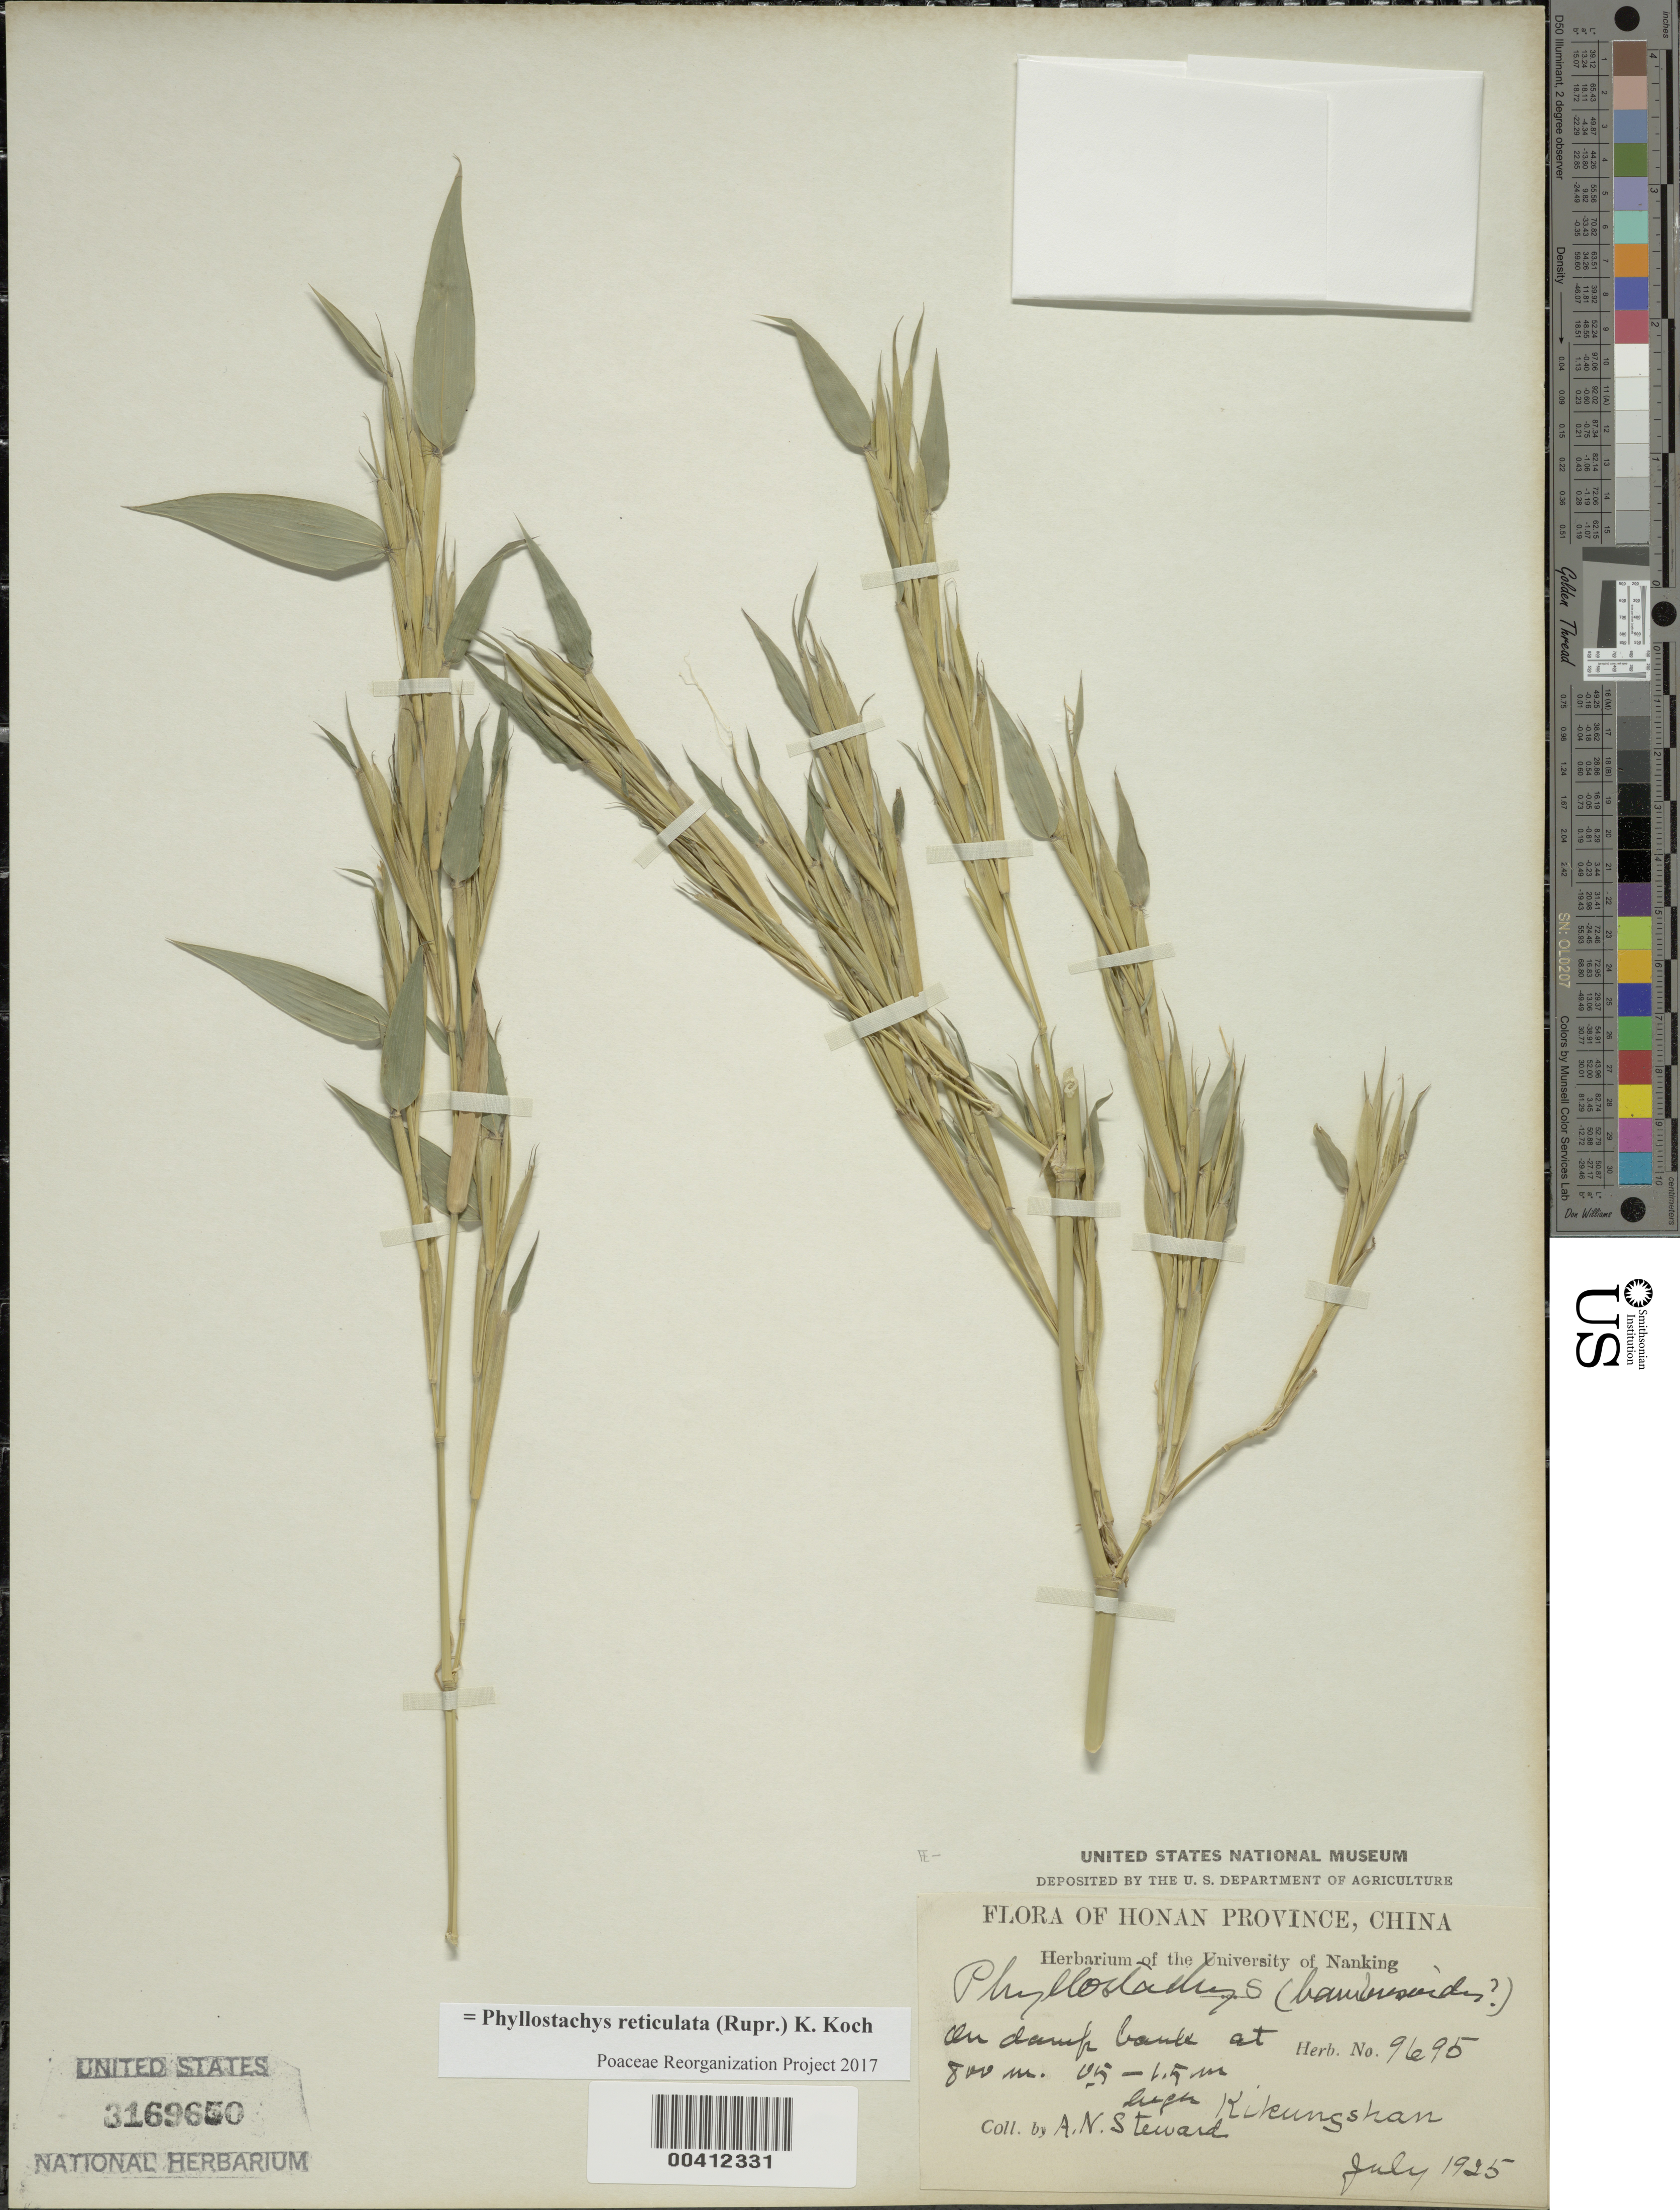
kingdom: Plantae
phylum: Tracheophyta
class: Liliopsida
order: Poales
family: Poaceae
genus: Phyllostachys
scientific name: Phyllostachys reticulata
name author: (Rupr.) K. Koch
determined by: Poaceae Reorganization Project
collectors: A. N. Steward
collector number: Herb. No. 9695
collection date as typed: Jul 1925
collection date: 1925-07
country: China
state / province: Henan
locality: Kikungshan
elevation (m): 800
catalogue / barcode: US 3169650